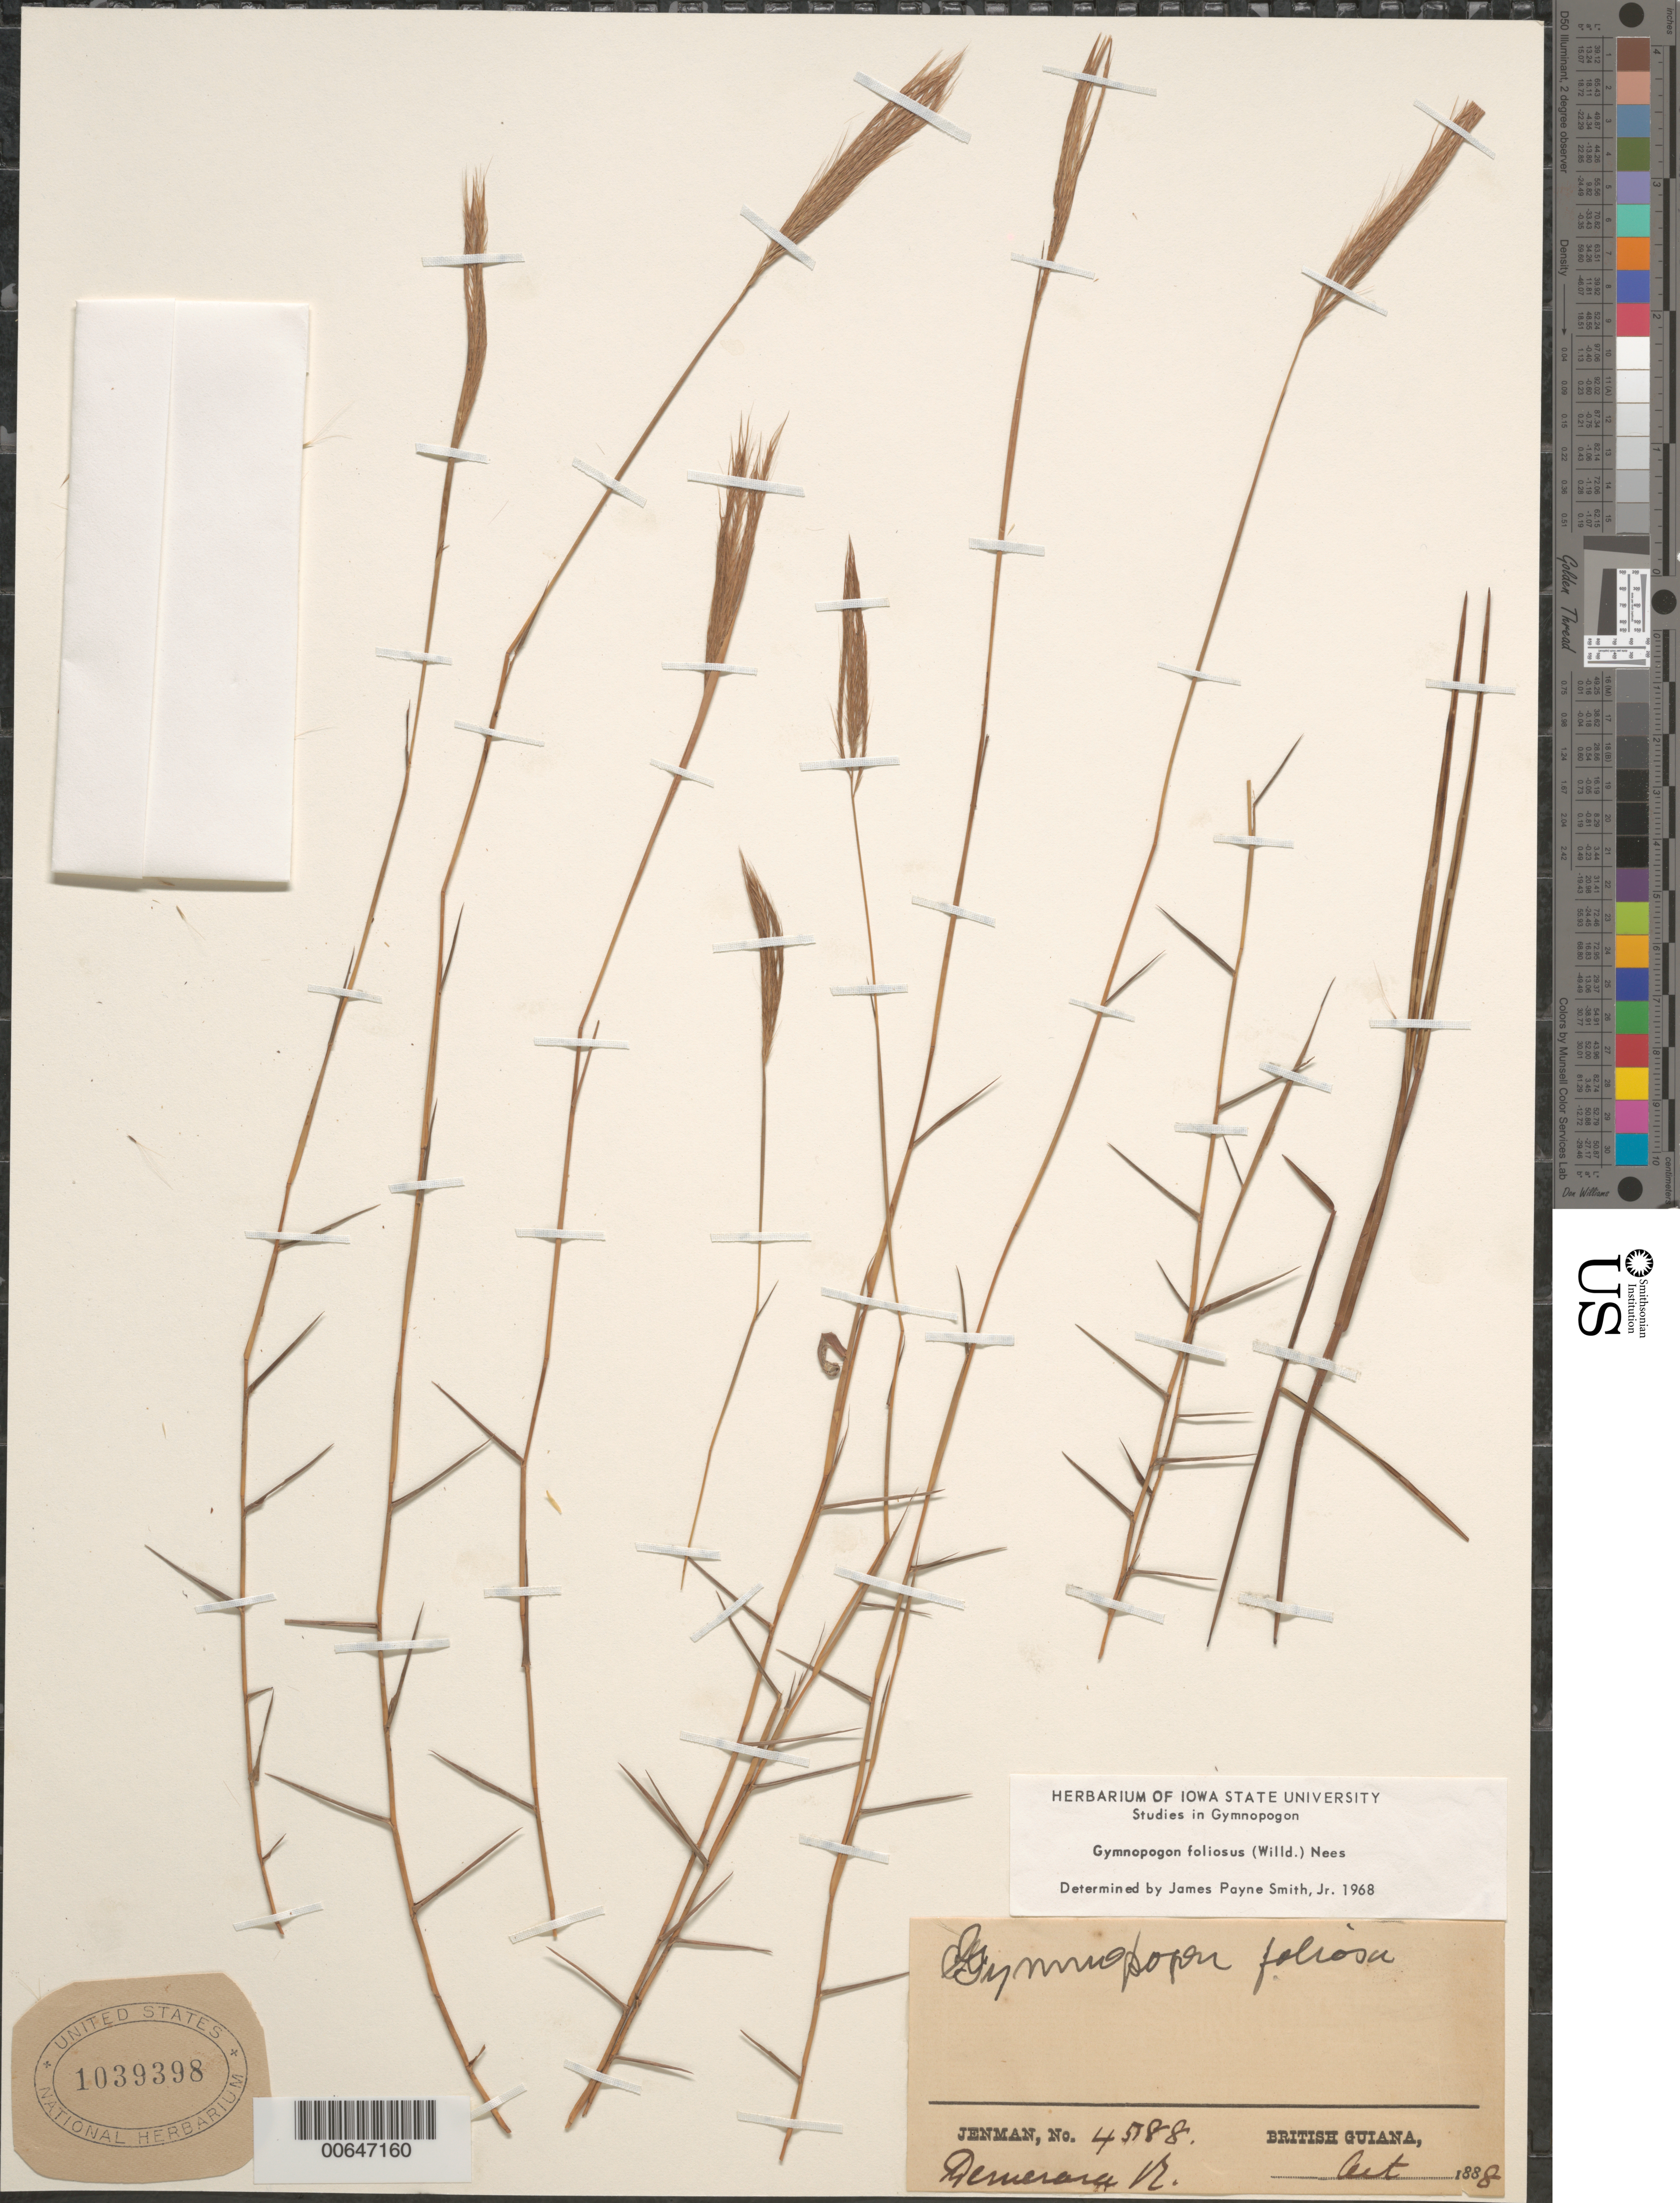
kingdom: Plantae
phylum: Tracheophyta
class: Liliopsida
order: Poales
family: Poaceae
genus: Gymnopogon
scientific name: Gymnopogon foliosus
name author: (Willd.) Nees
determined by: Judziewicz, E. J.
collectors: G. S. Jenman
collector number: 4588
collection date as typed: October 1888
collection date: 1888-10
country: Guyana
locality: Demerara R.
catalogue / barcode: US 1039398